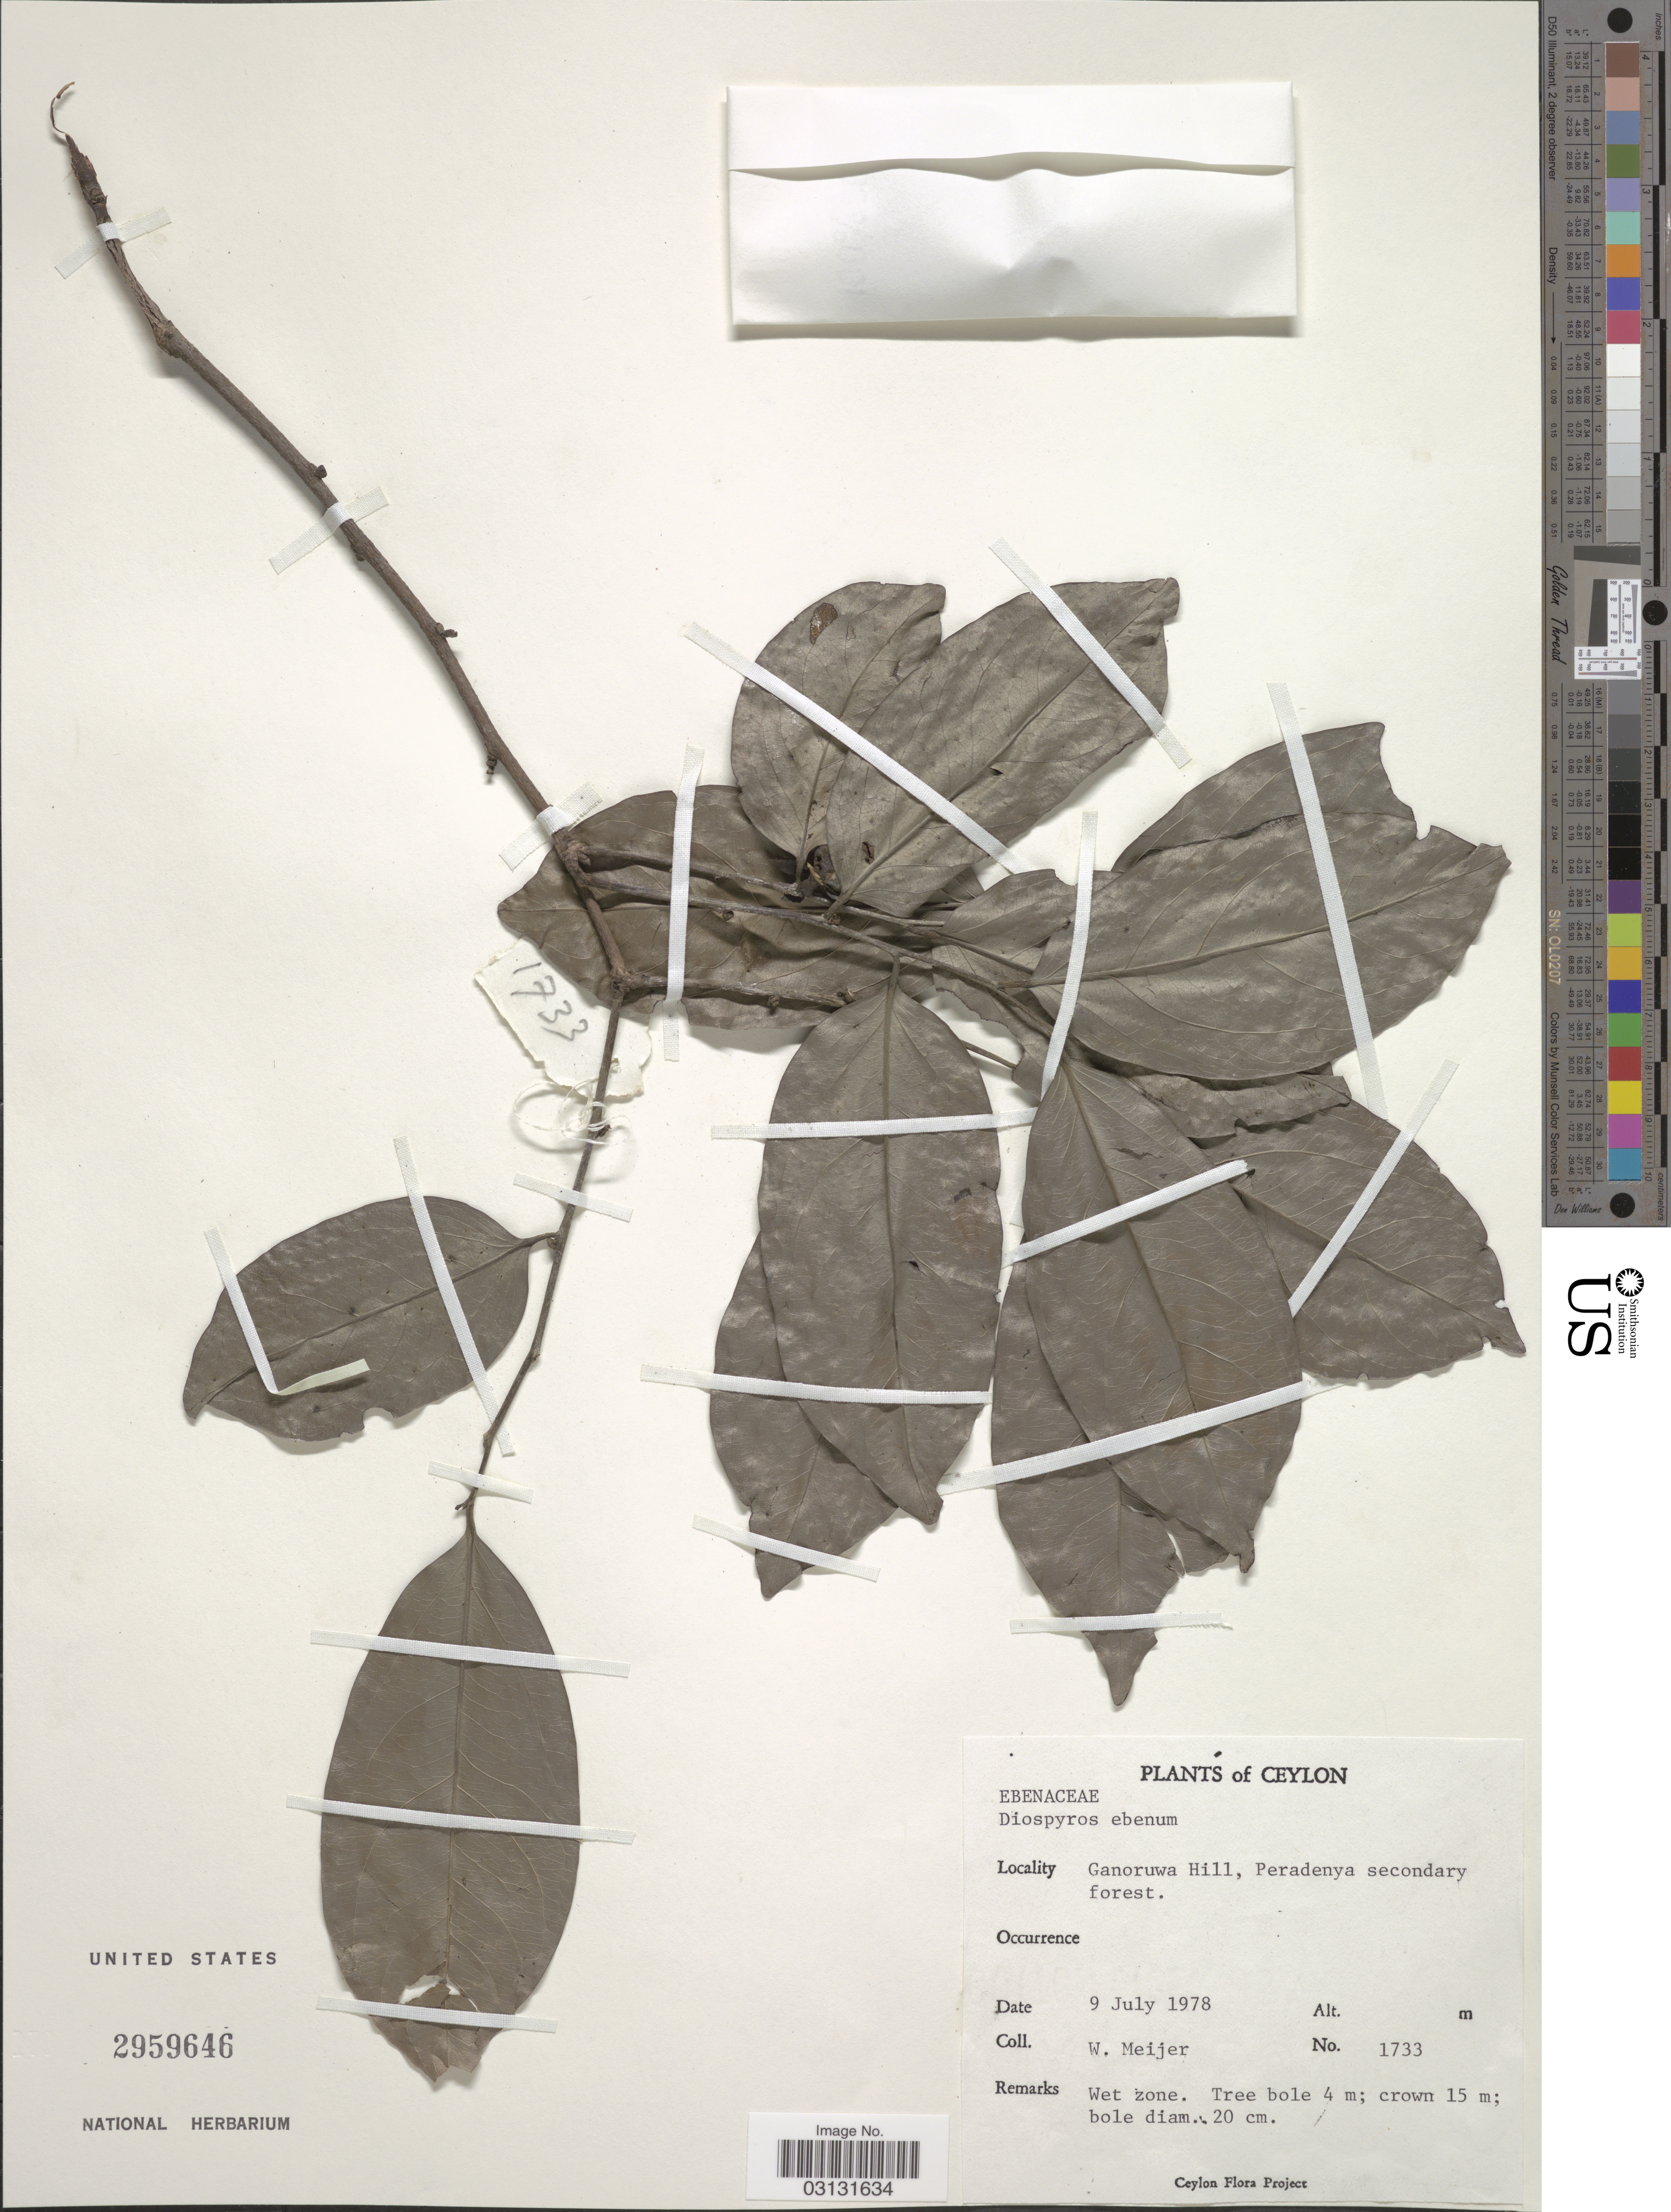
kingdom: Plantae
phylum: Tracheophyta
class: Magnoliopsida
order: Ericales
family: Ebenaceae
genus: Diospyros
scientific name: Diospyros ebenum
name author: J. Koenig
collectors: W. Meijer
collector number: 1733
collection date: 1978-07-09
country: Sri Lanka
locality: Ceylon. Ganoruwa Hill, Peradenya secondary forest.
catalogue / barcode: US 2959646